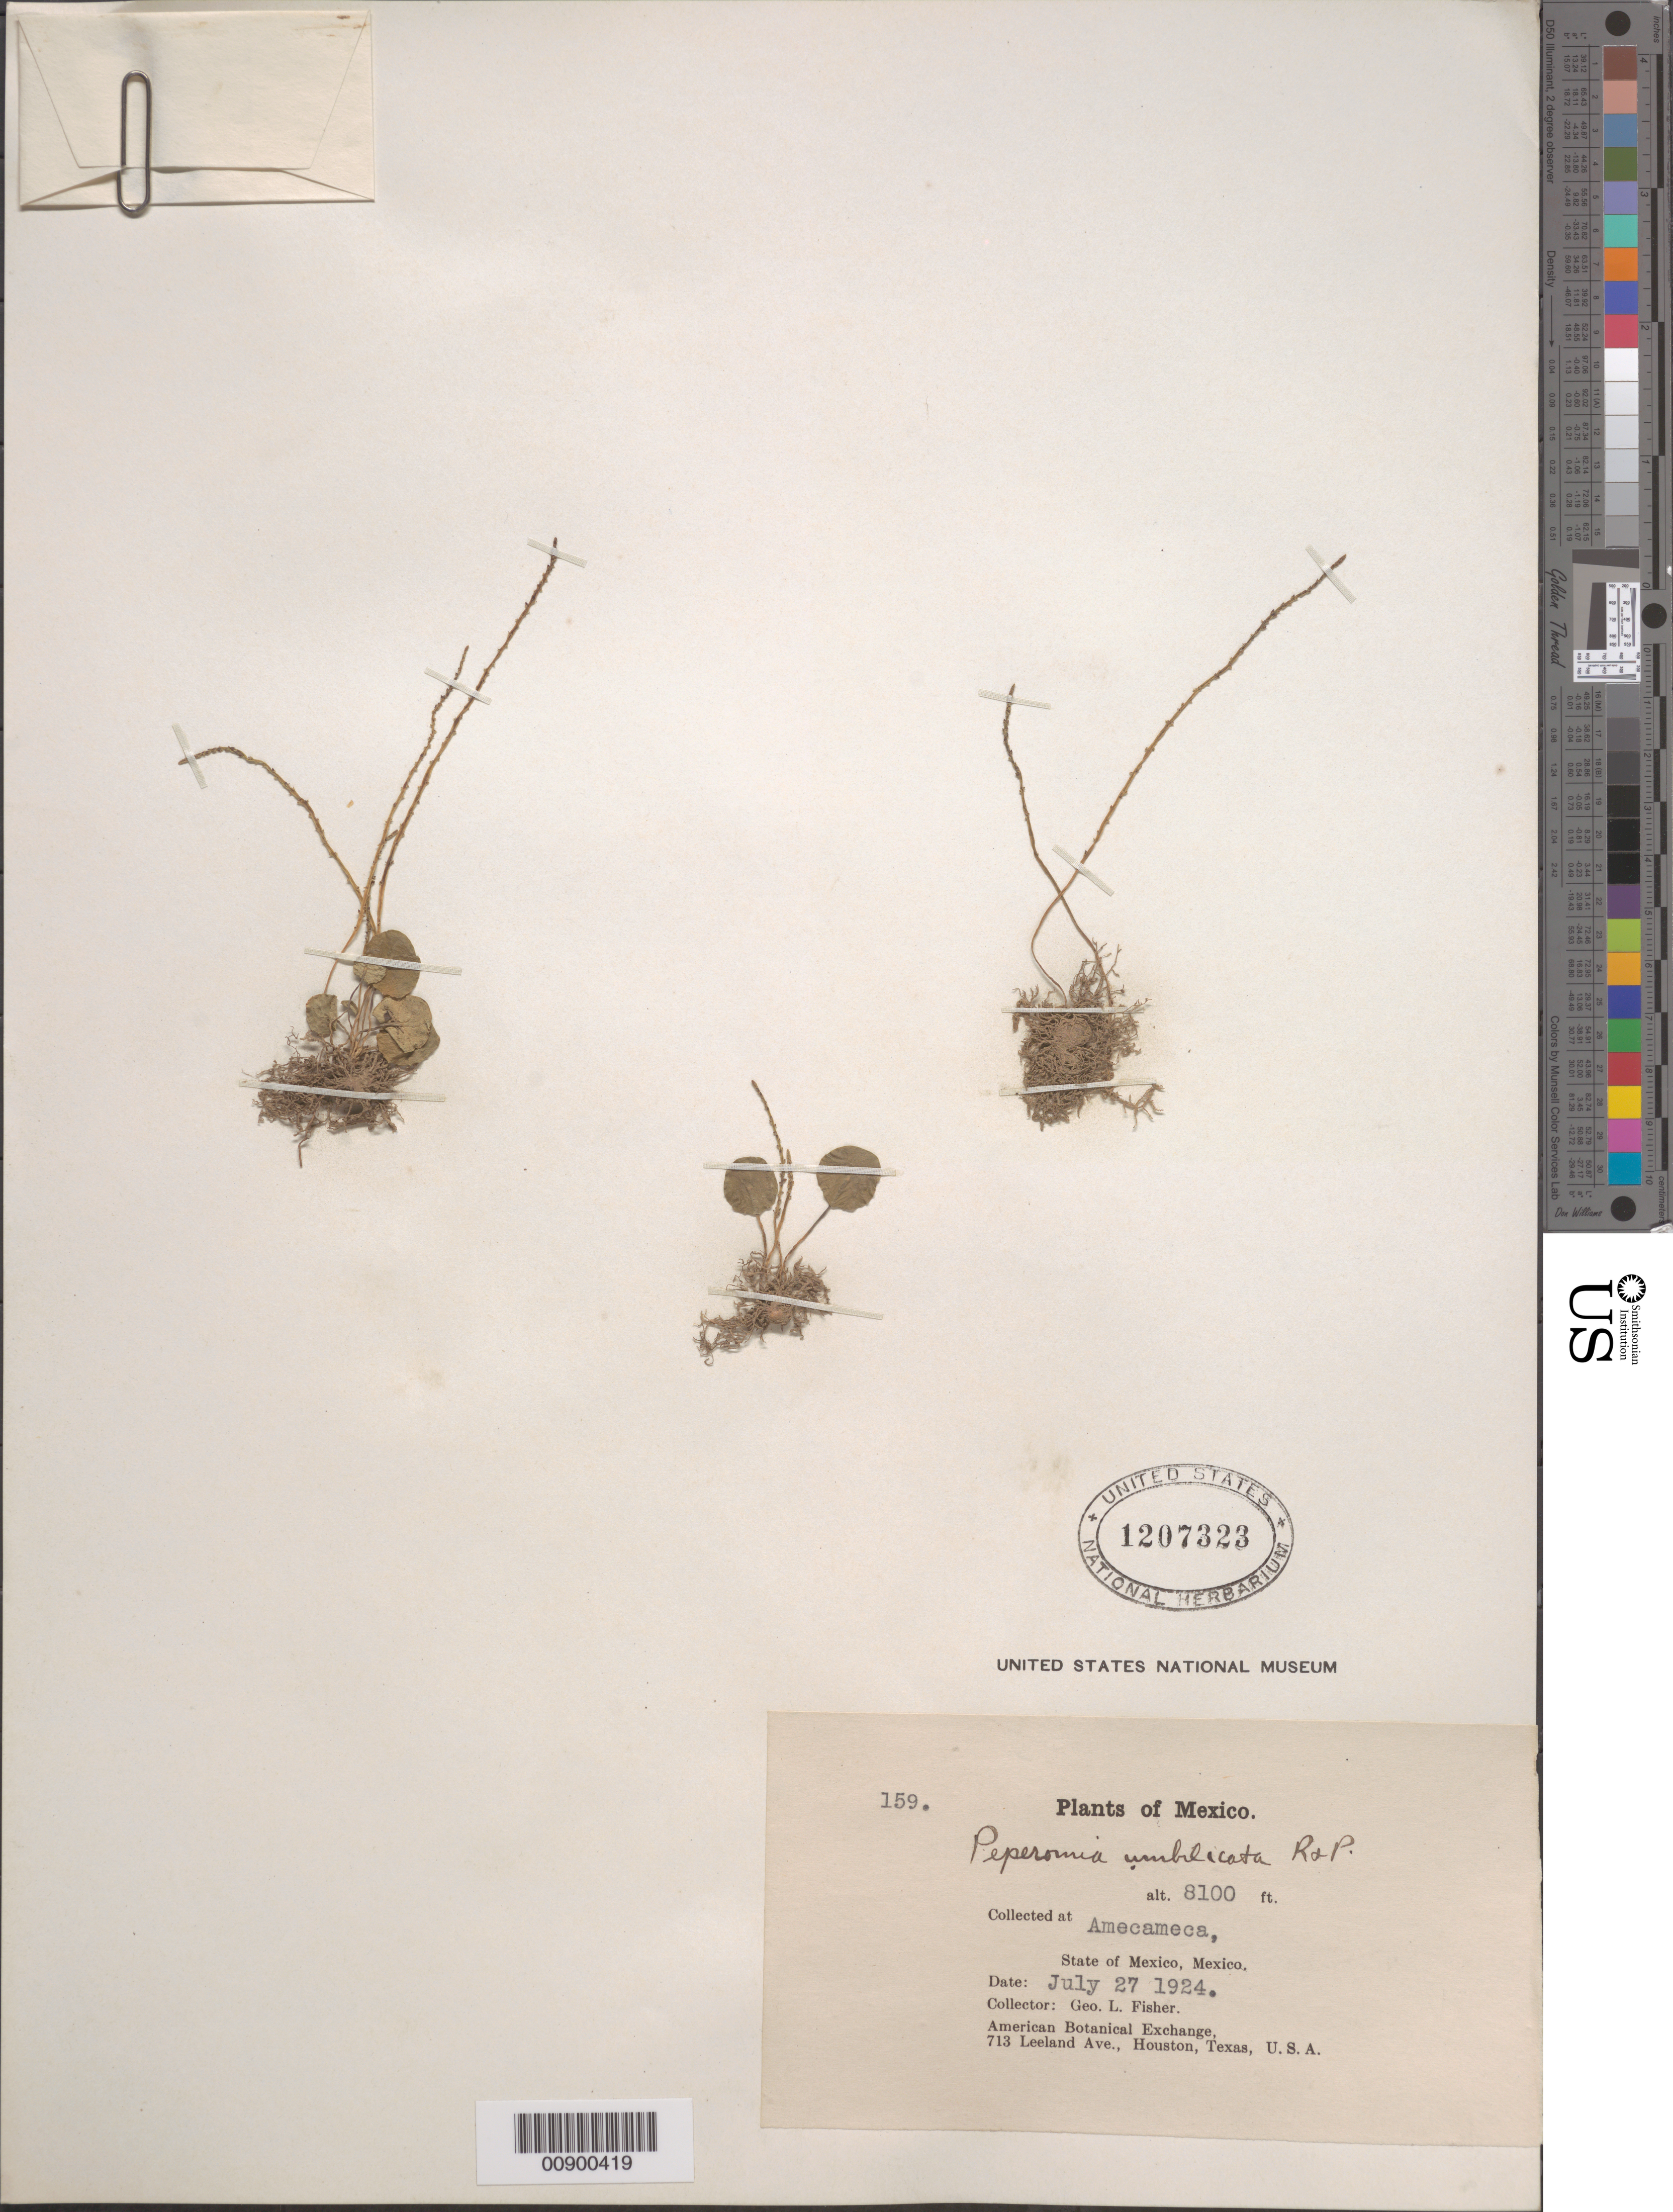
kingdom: Plantae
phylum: Tracheophyta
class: Magnoliopsida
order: Piperales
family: Piperaceae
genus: Peperomia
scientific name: Peperomia umbilicata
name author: Ruiz & Pav.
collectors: G. L. Fisher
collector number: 159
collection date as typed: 27 Jul 1924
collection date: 1924-07-27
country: Mexico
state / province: México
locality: Amecameca, State of Mexico.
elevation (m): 2469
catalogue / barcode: US 1207323